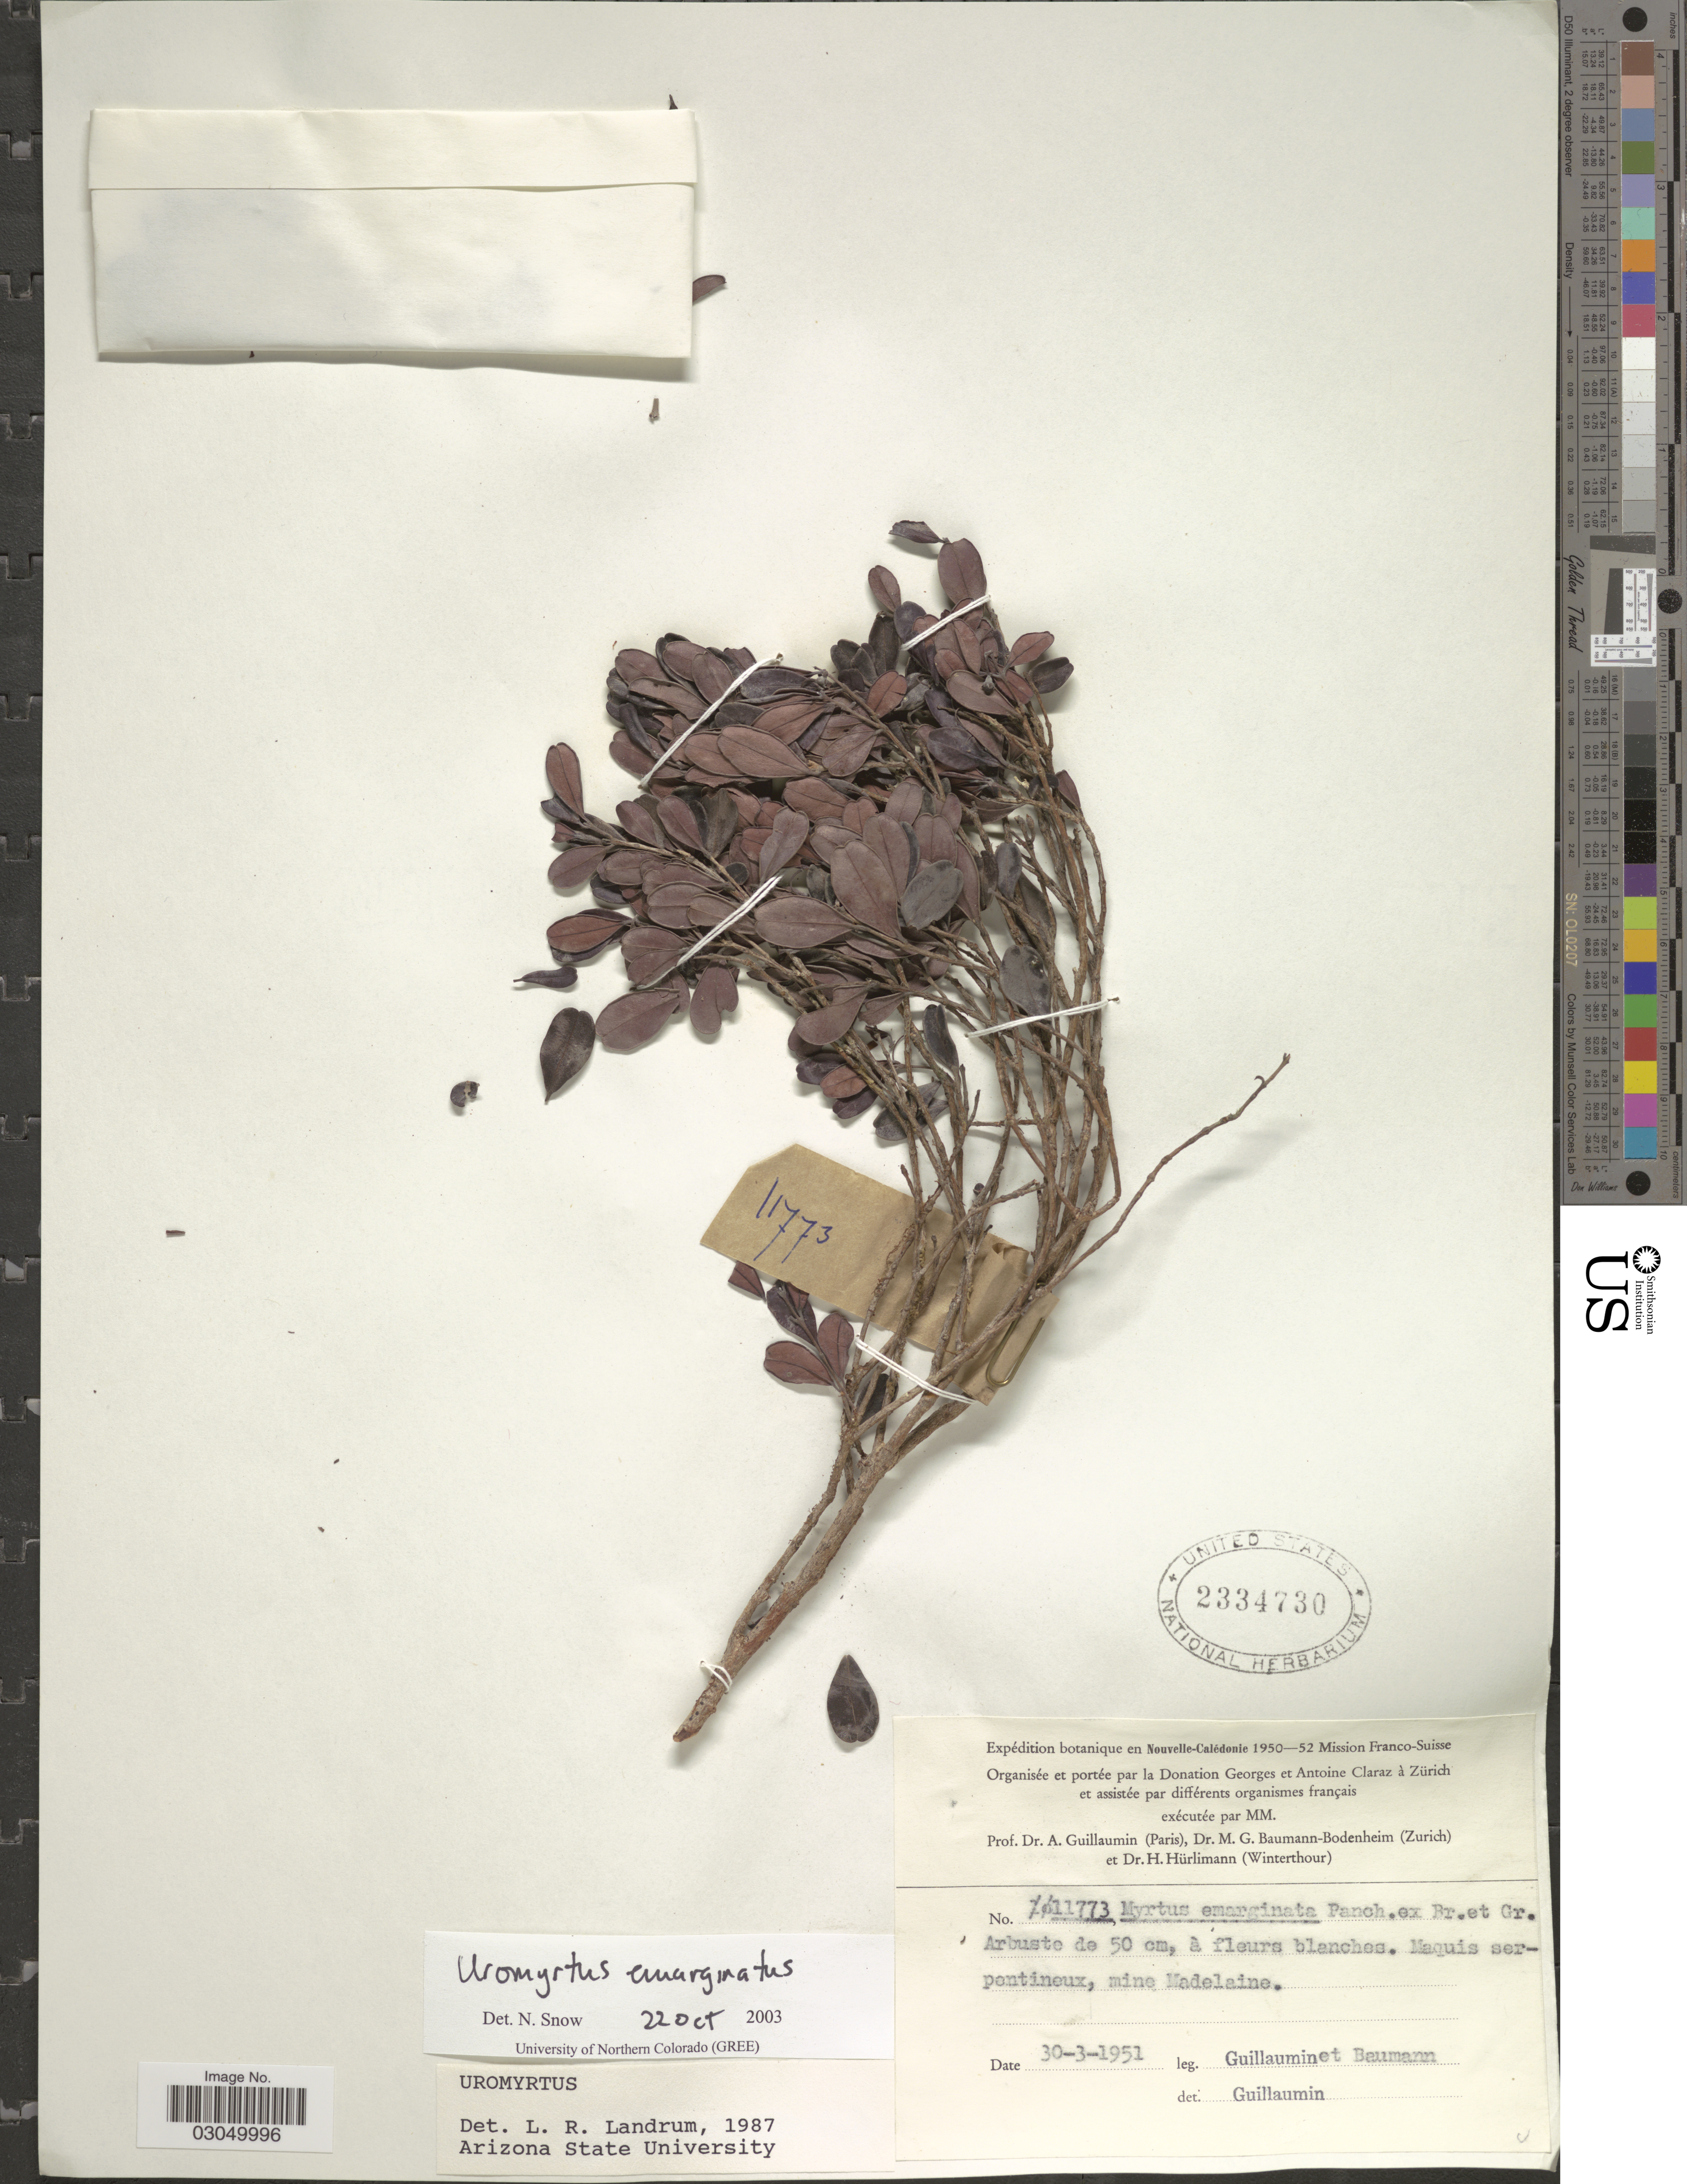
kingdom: Plantae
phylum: Tracheophyta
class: Magnoliopsida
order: Myrtales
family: Myrtaceae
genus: Uromyrtus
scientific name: Uromyrtus emarginata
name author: (Pancher ex Baker f.) Burret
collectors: A. Guillaumin & M. G. Baumann-Bodenheim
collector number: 11773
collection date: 1951-03-30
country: New Caledonia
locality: En Nouvelle-Calédonie. Maquis serpentineux, mine Madelaine.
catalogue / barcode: US 2334730